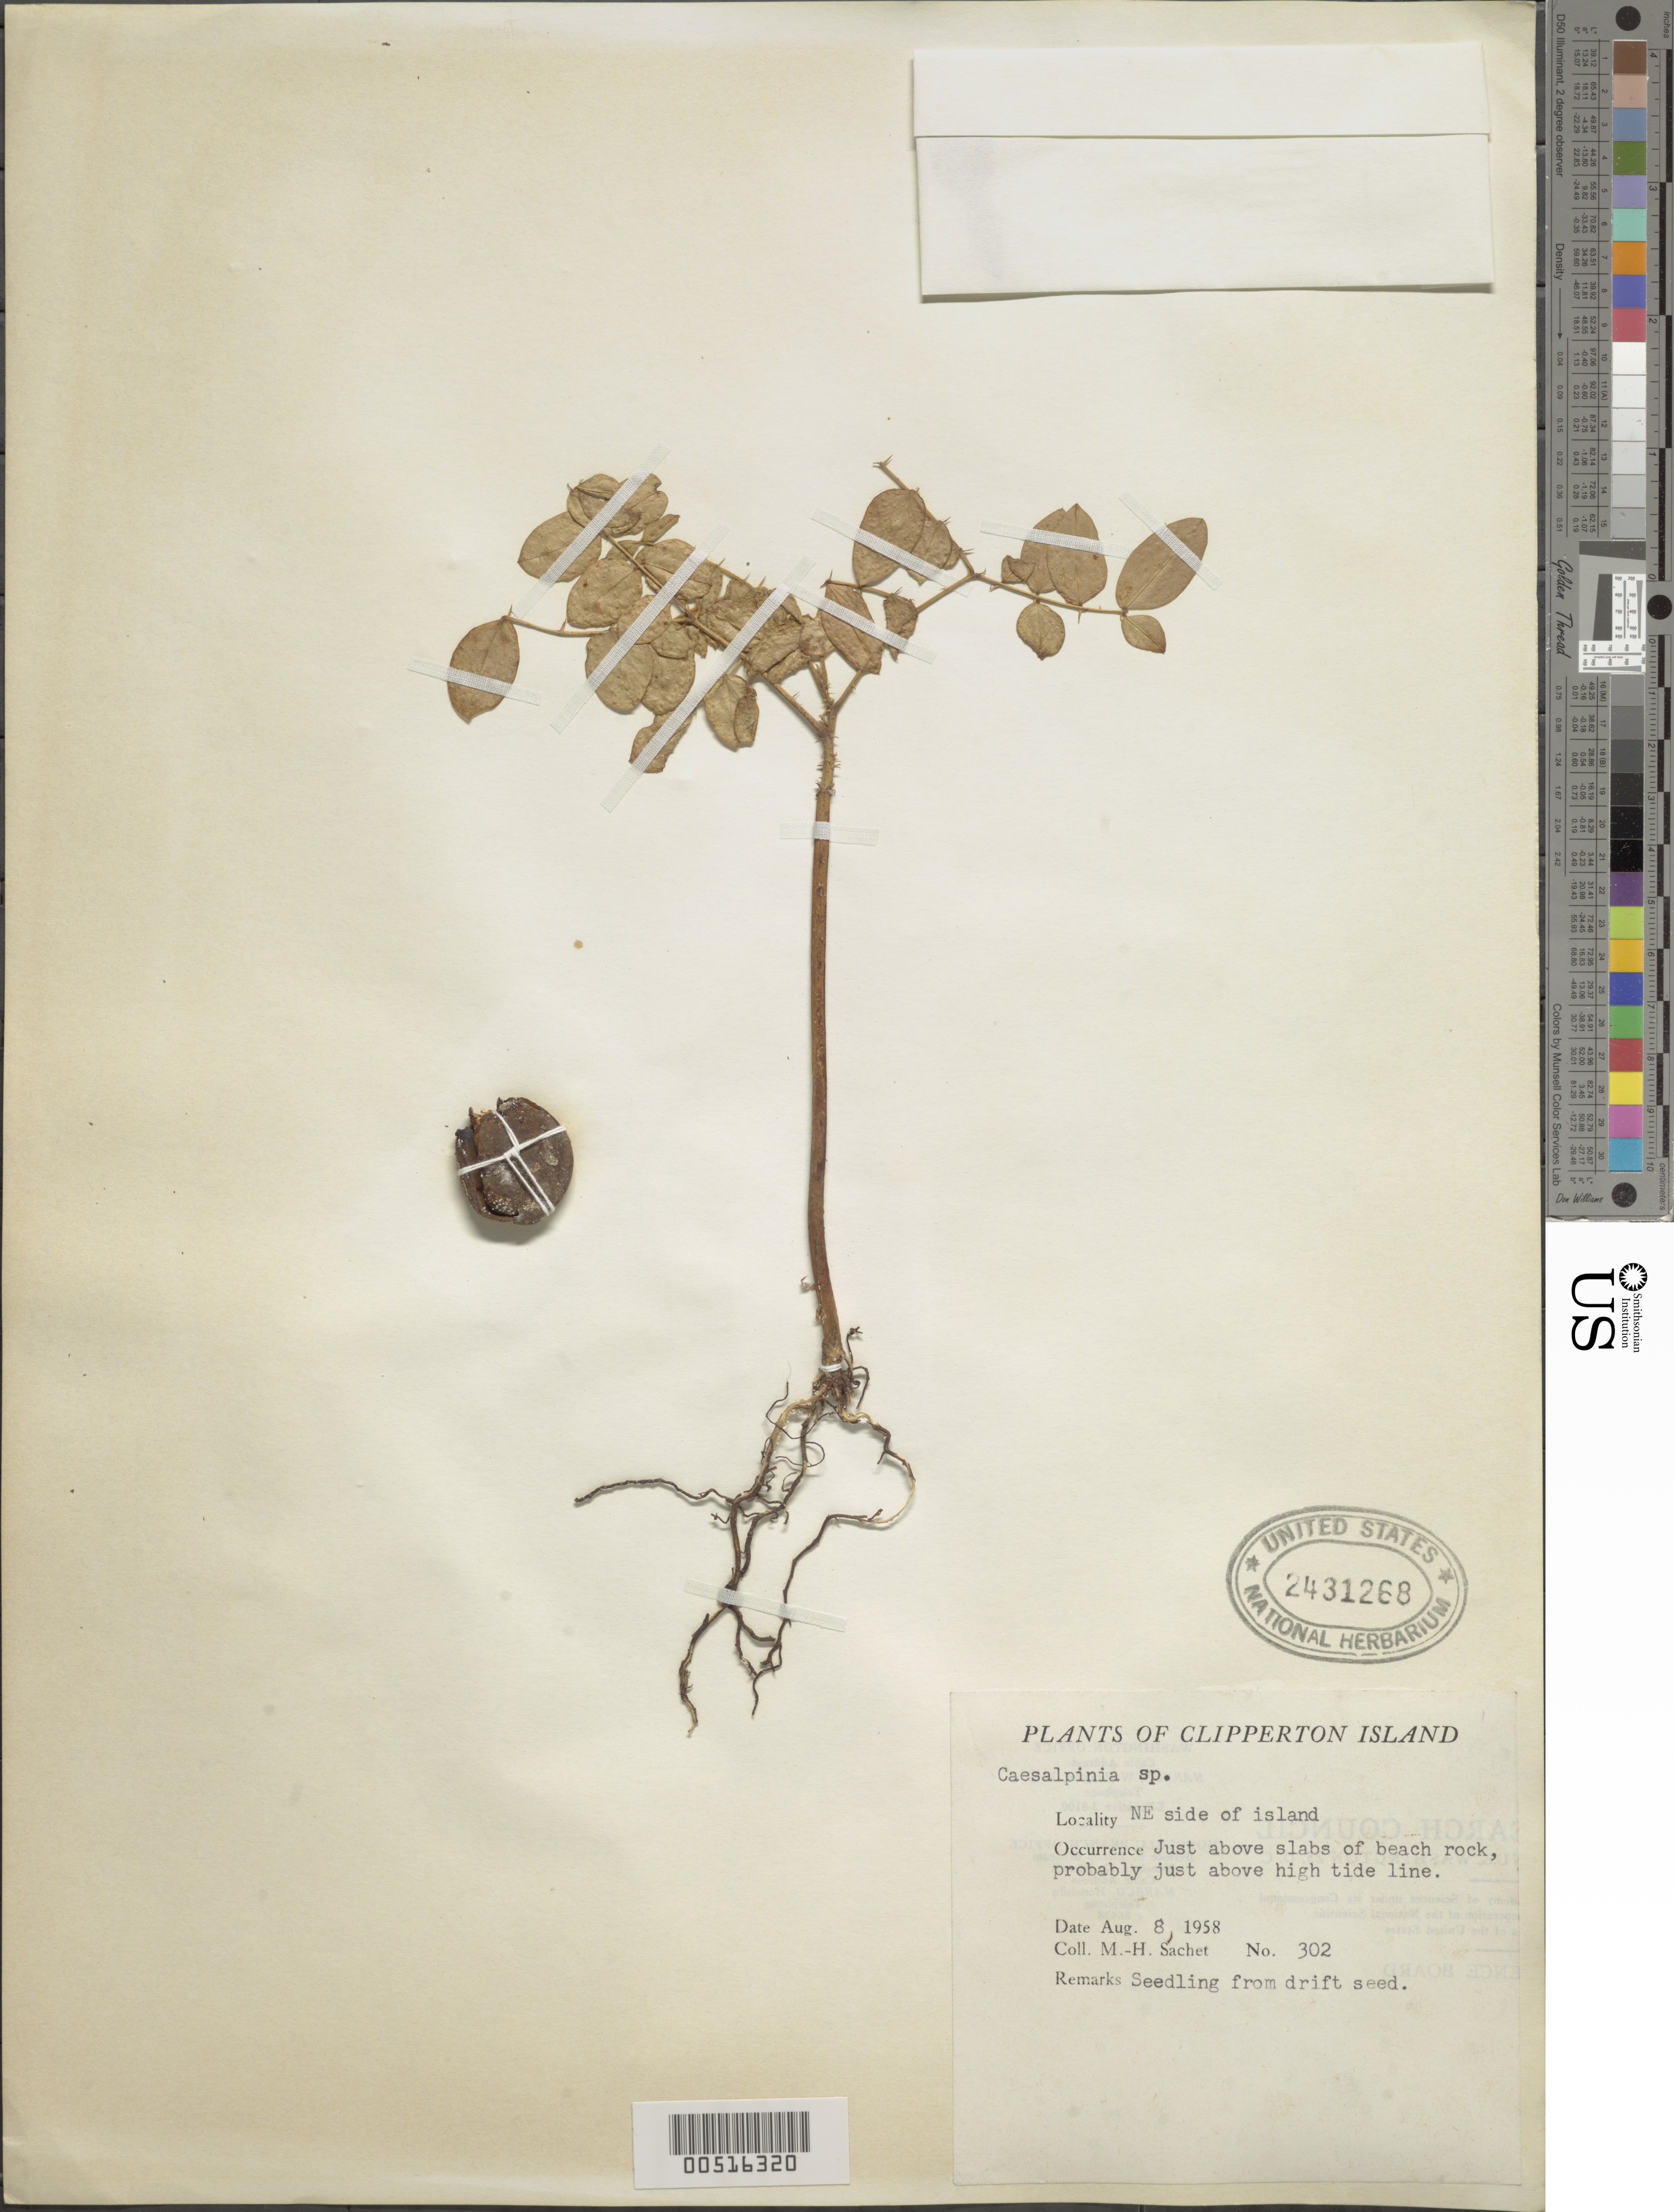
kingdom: Plantae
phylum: Tracheophyta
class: Magnoliopsida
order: Fabales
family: Fabaceae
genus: Caesalpinia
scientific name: Caesalpinia sp.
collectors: M.-H. Sachet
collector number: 302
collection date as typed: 08 Aug 1958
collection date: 1958-08-08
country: Central Am. Pac. Islands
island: Clipperton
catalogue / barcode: US 2431268